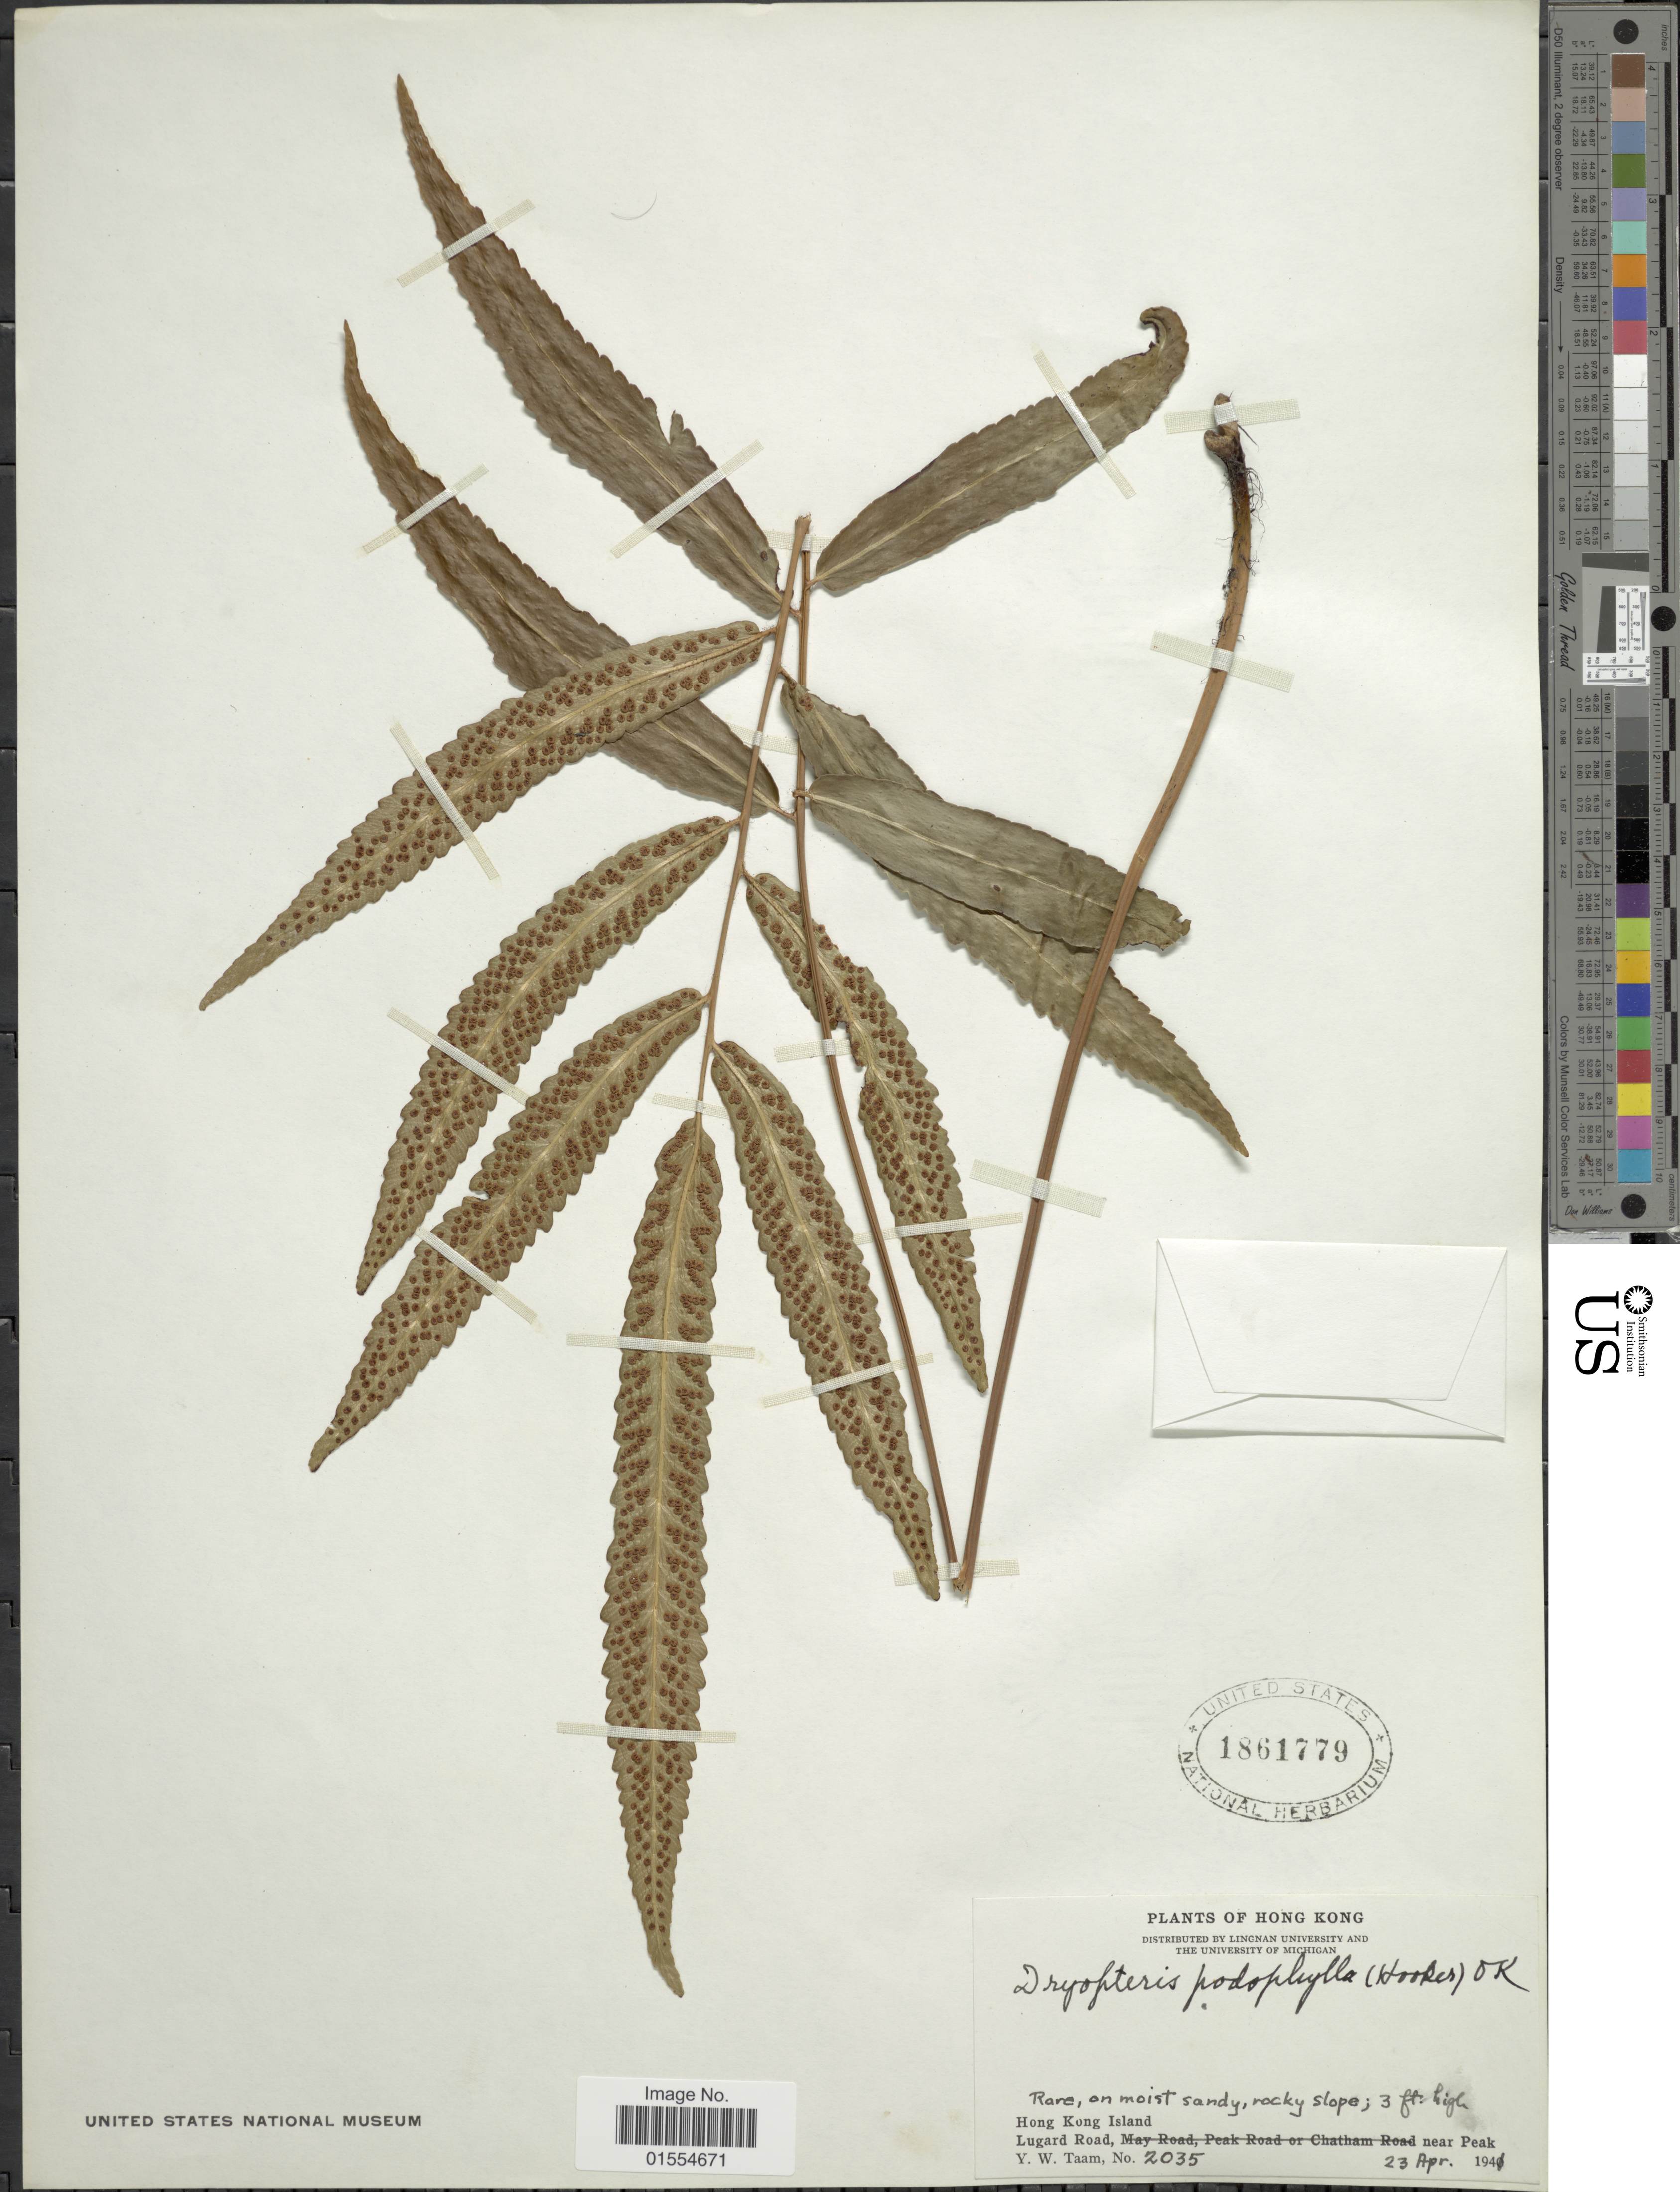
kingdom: Plantae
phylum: Tracheophyta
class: Polypodiopsida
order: Polypodiales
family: Dryopteridaceae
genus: Dryopteris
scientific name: Dryopteris podophylla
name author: (Hook.) Kuntze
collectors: Y. W. Taam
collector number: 2035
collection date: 1941-04-23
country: China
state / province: Hong Kong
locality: Hong Kong Island, Lugard Road, near Peak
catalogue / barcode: US 1861779